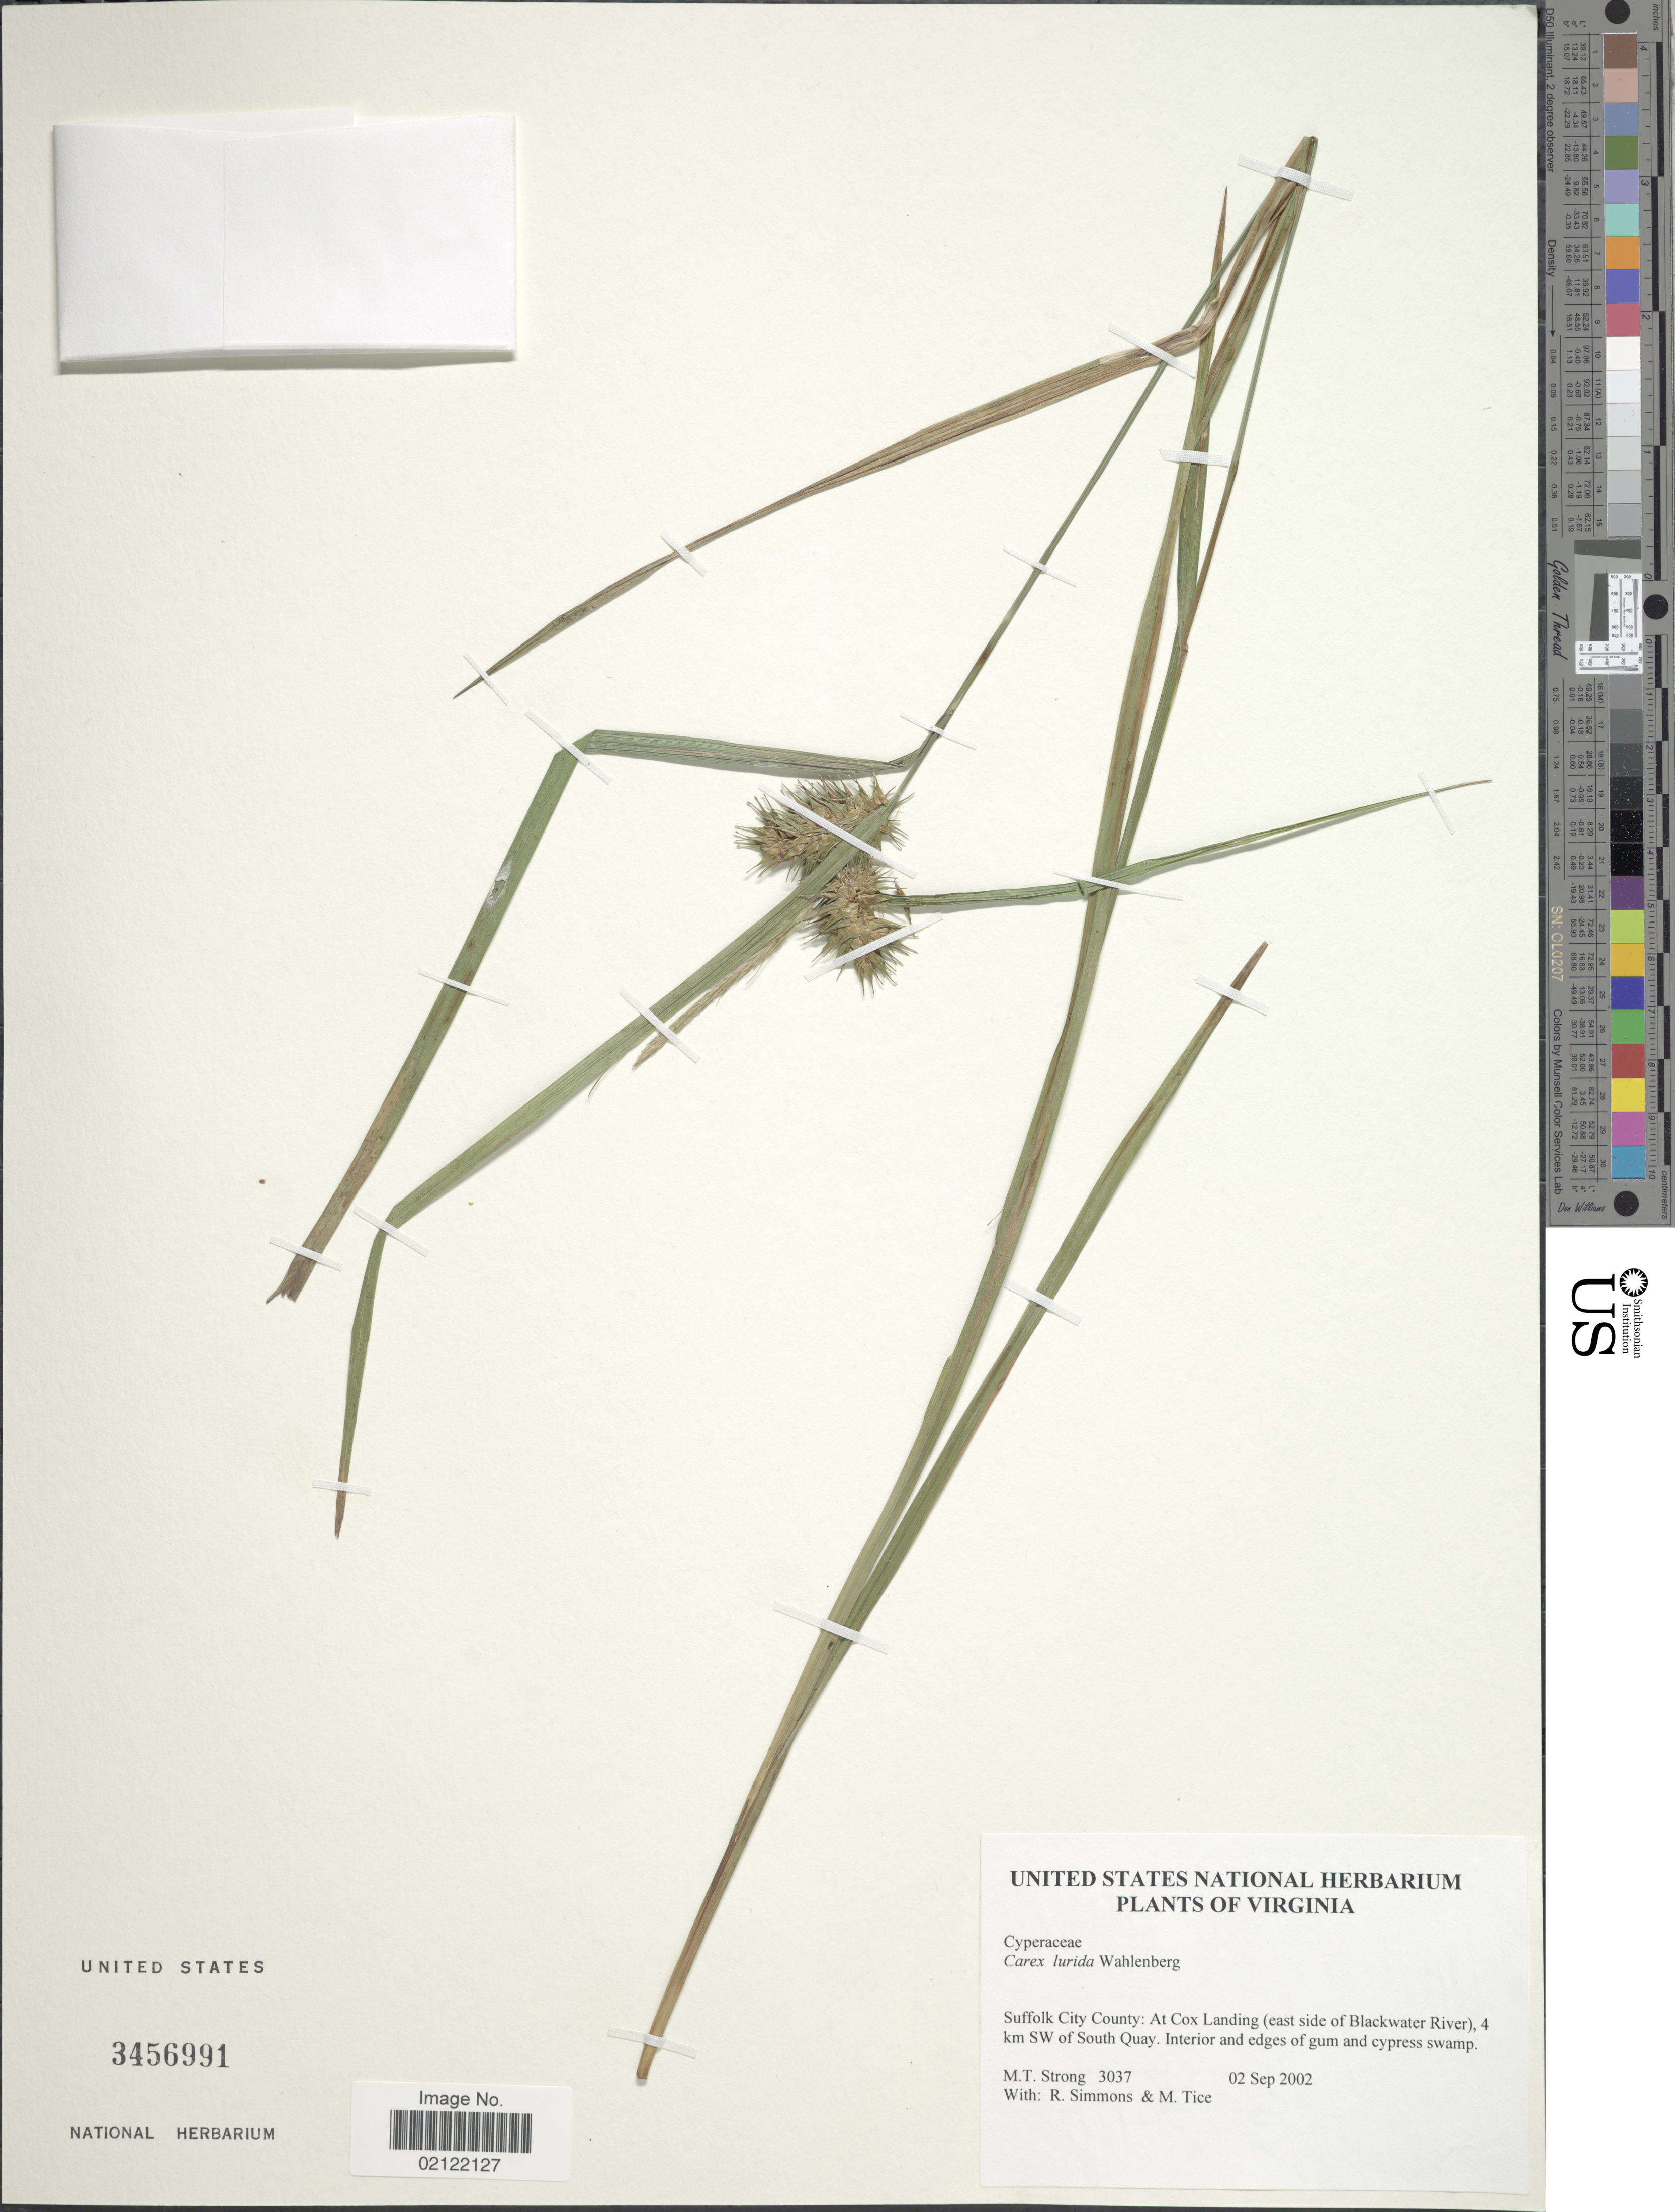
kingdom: Plantae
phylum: Tracheophyta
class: Liliopsida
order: Poales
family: Cyperaceae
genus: Carex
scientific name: Carex lurida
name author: Wahlenb.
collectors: M. T. Strong, R. Simmons & M. Tice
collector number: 3037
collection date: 2002-09-02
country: United States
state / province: Virginia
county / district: City of Suffolk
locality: Suffolk City County: At Cox Landing (east side of Blackwater River), 4 km SW of South Quay. Interior and edges of gum and cypress swamp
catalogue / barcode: US 3456991